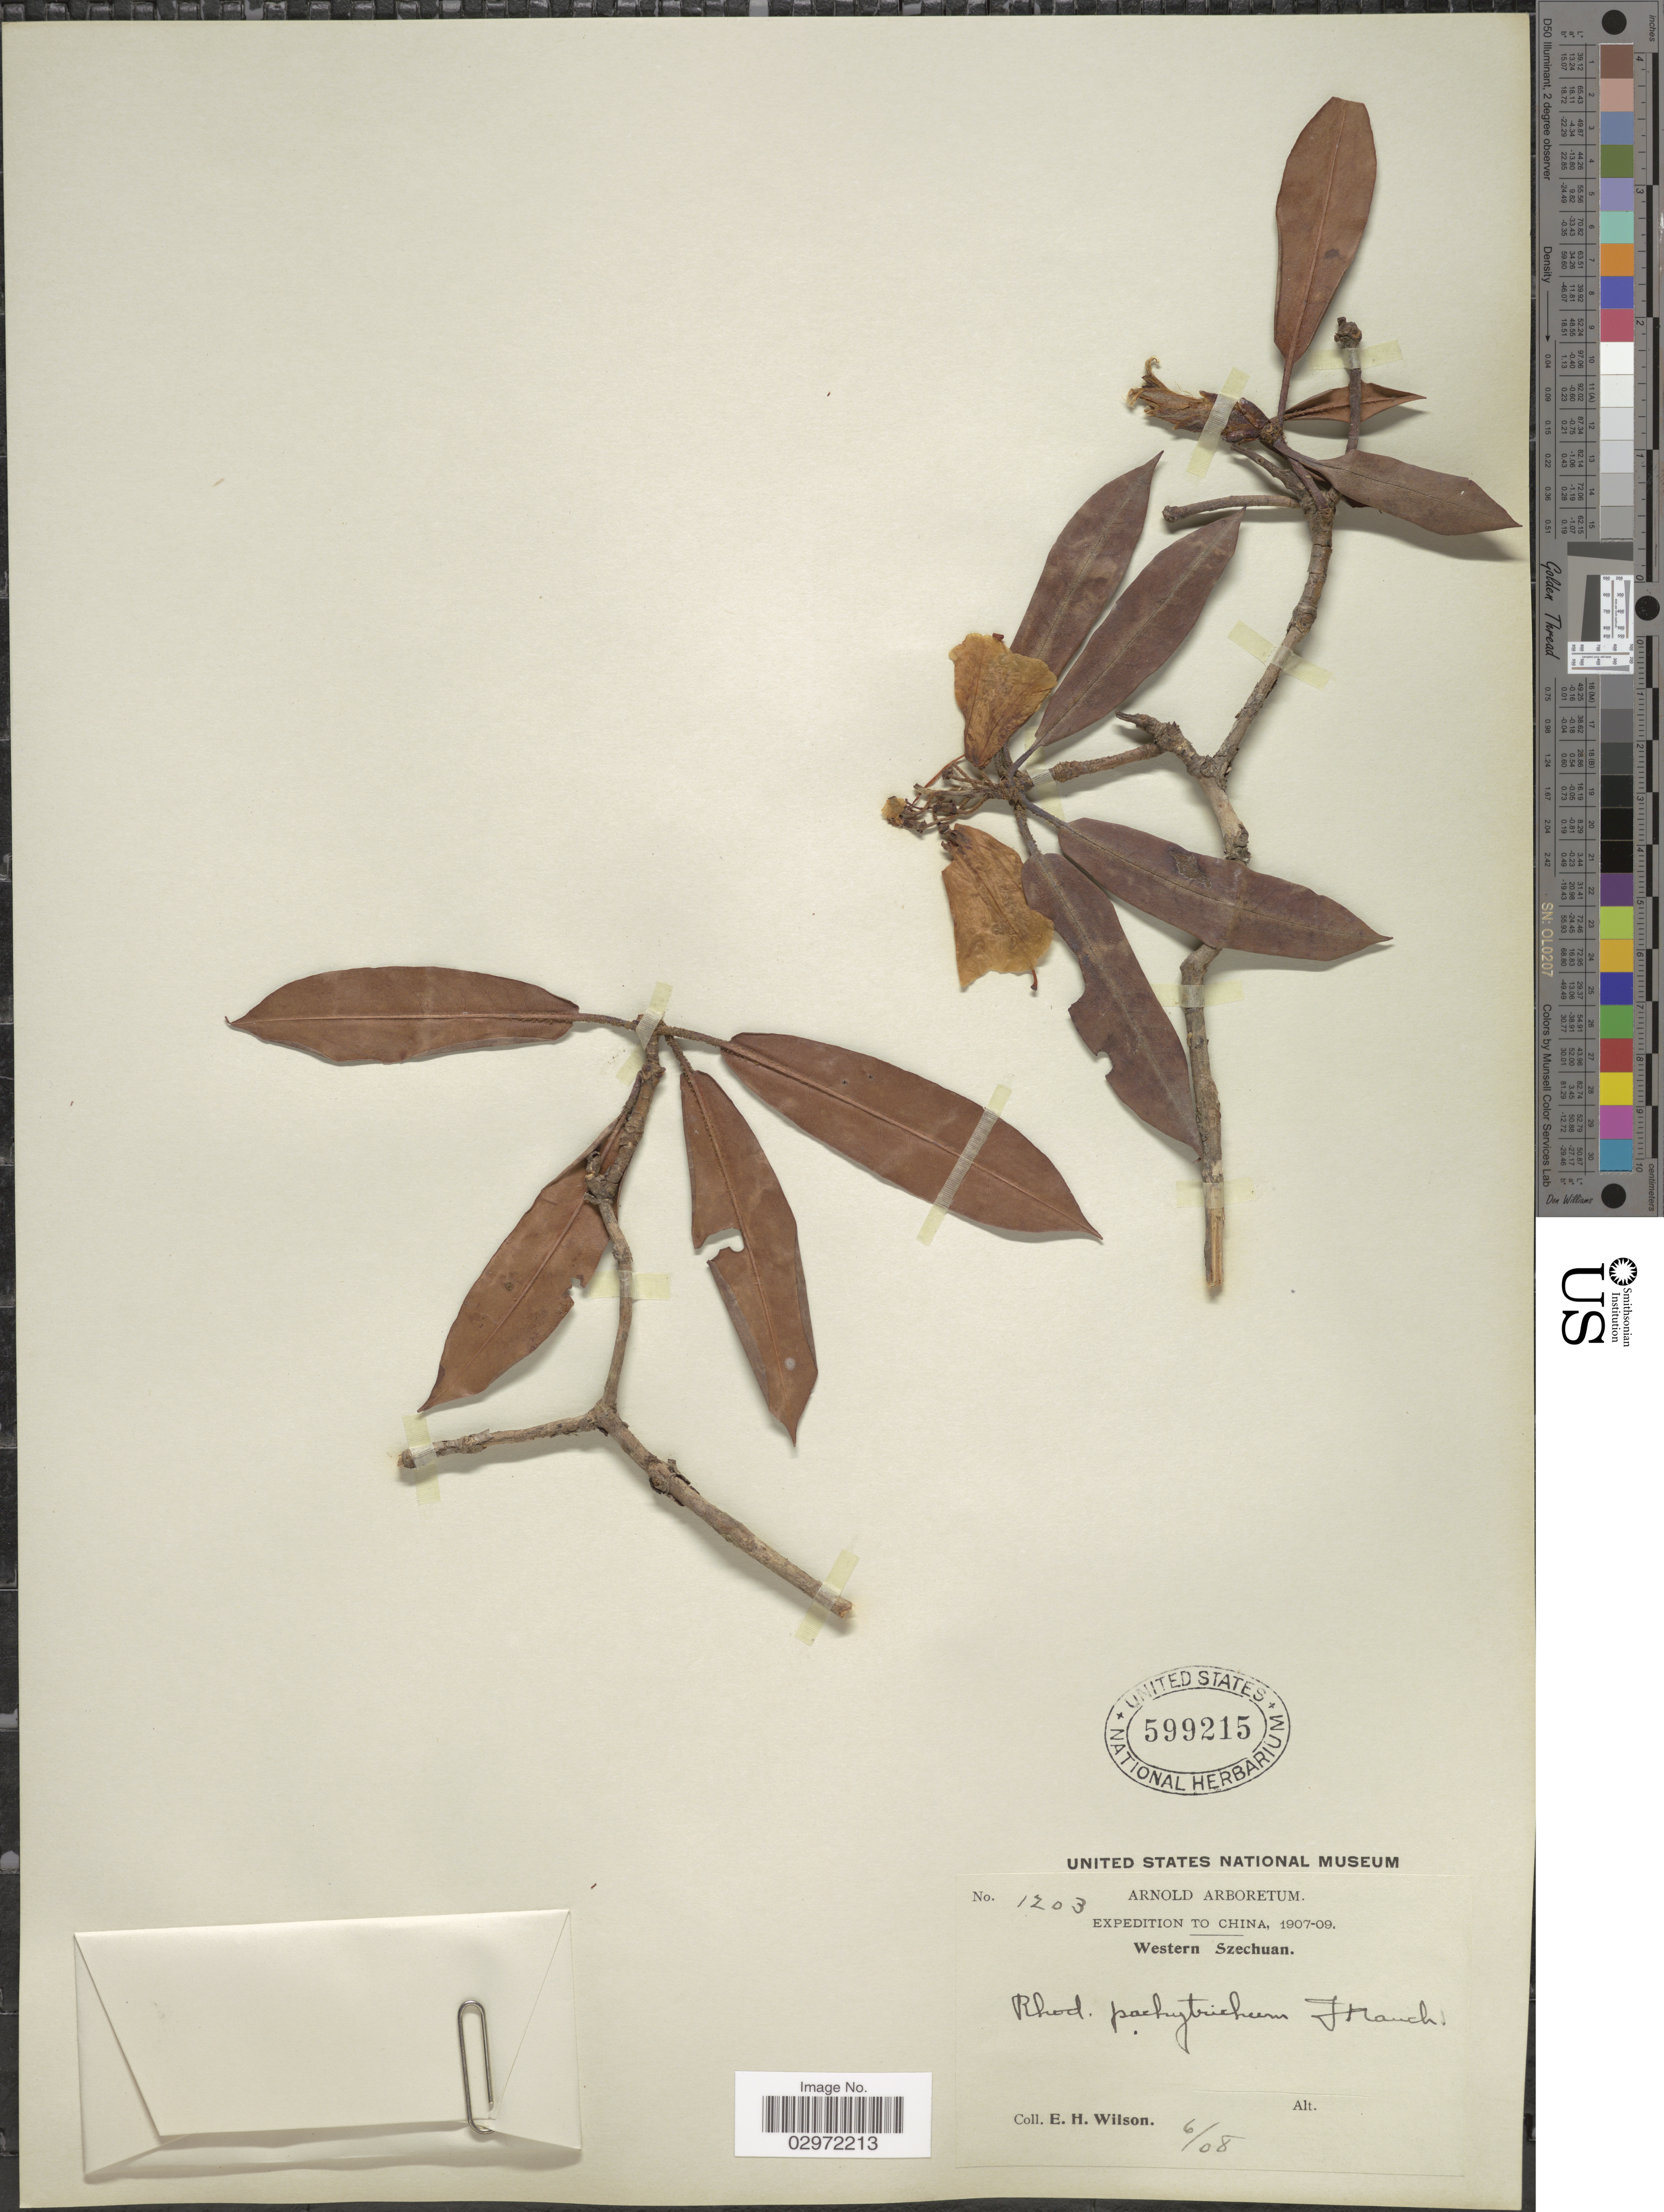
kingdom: Plantae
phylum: Tracheophyta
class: Magnoliopsida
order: Ericales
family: Ericaceae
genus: Rhododendron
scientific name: Rhododendron pachytrichum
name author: Franch.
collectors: E. Wilson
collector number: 1203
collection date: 1908-06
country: China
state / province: Sichuan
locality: Western Szechuan.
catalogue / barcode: US 599215